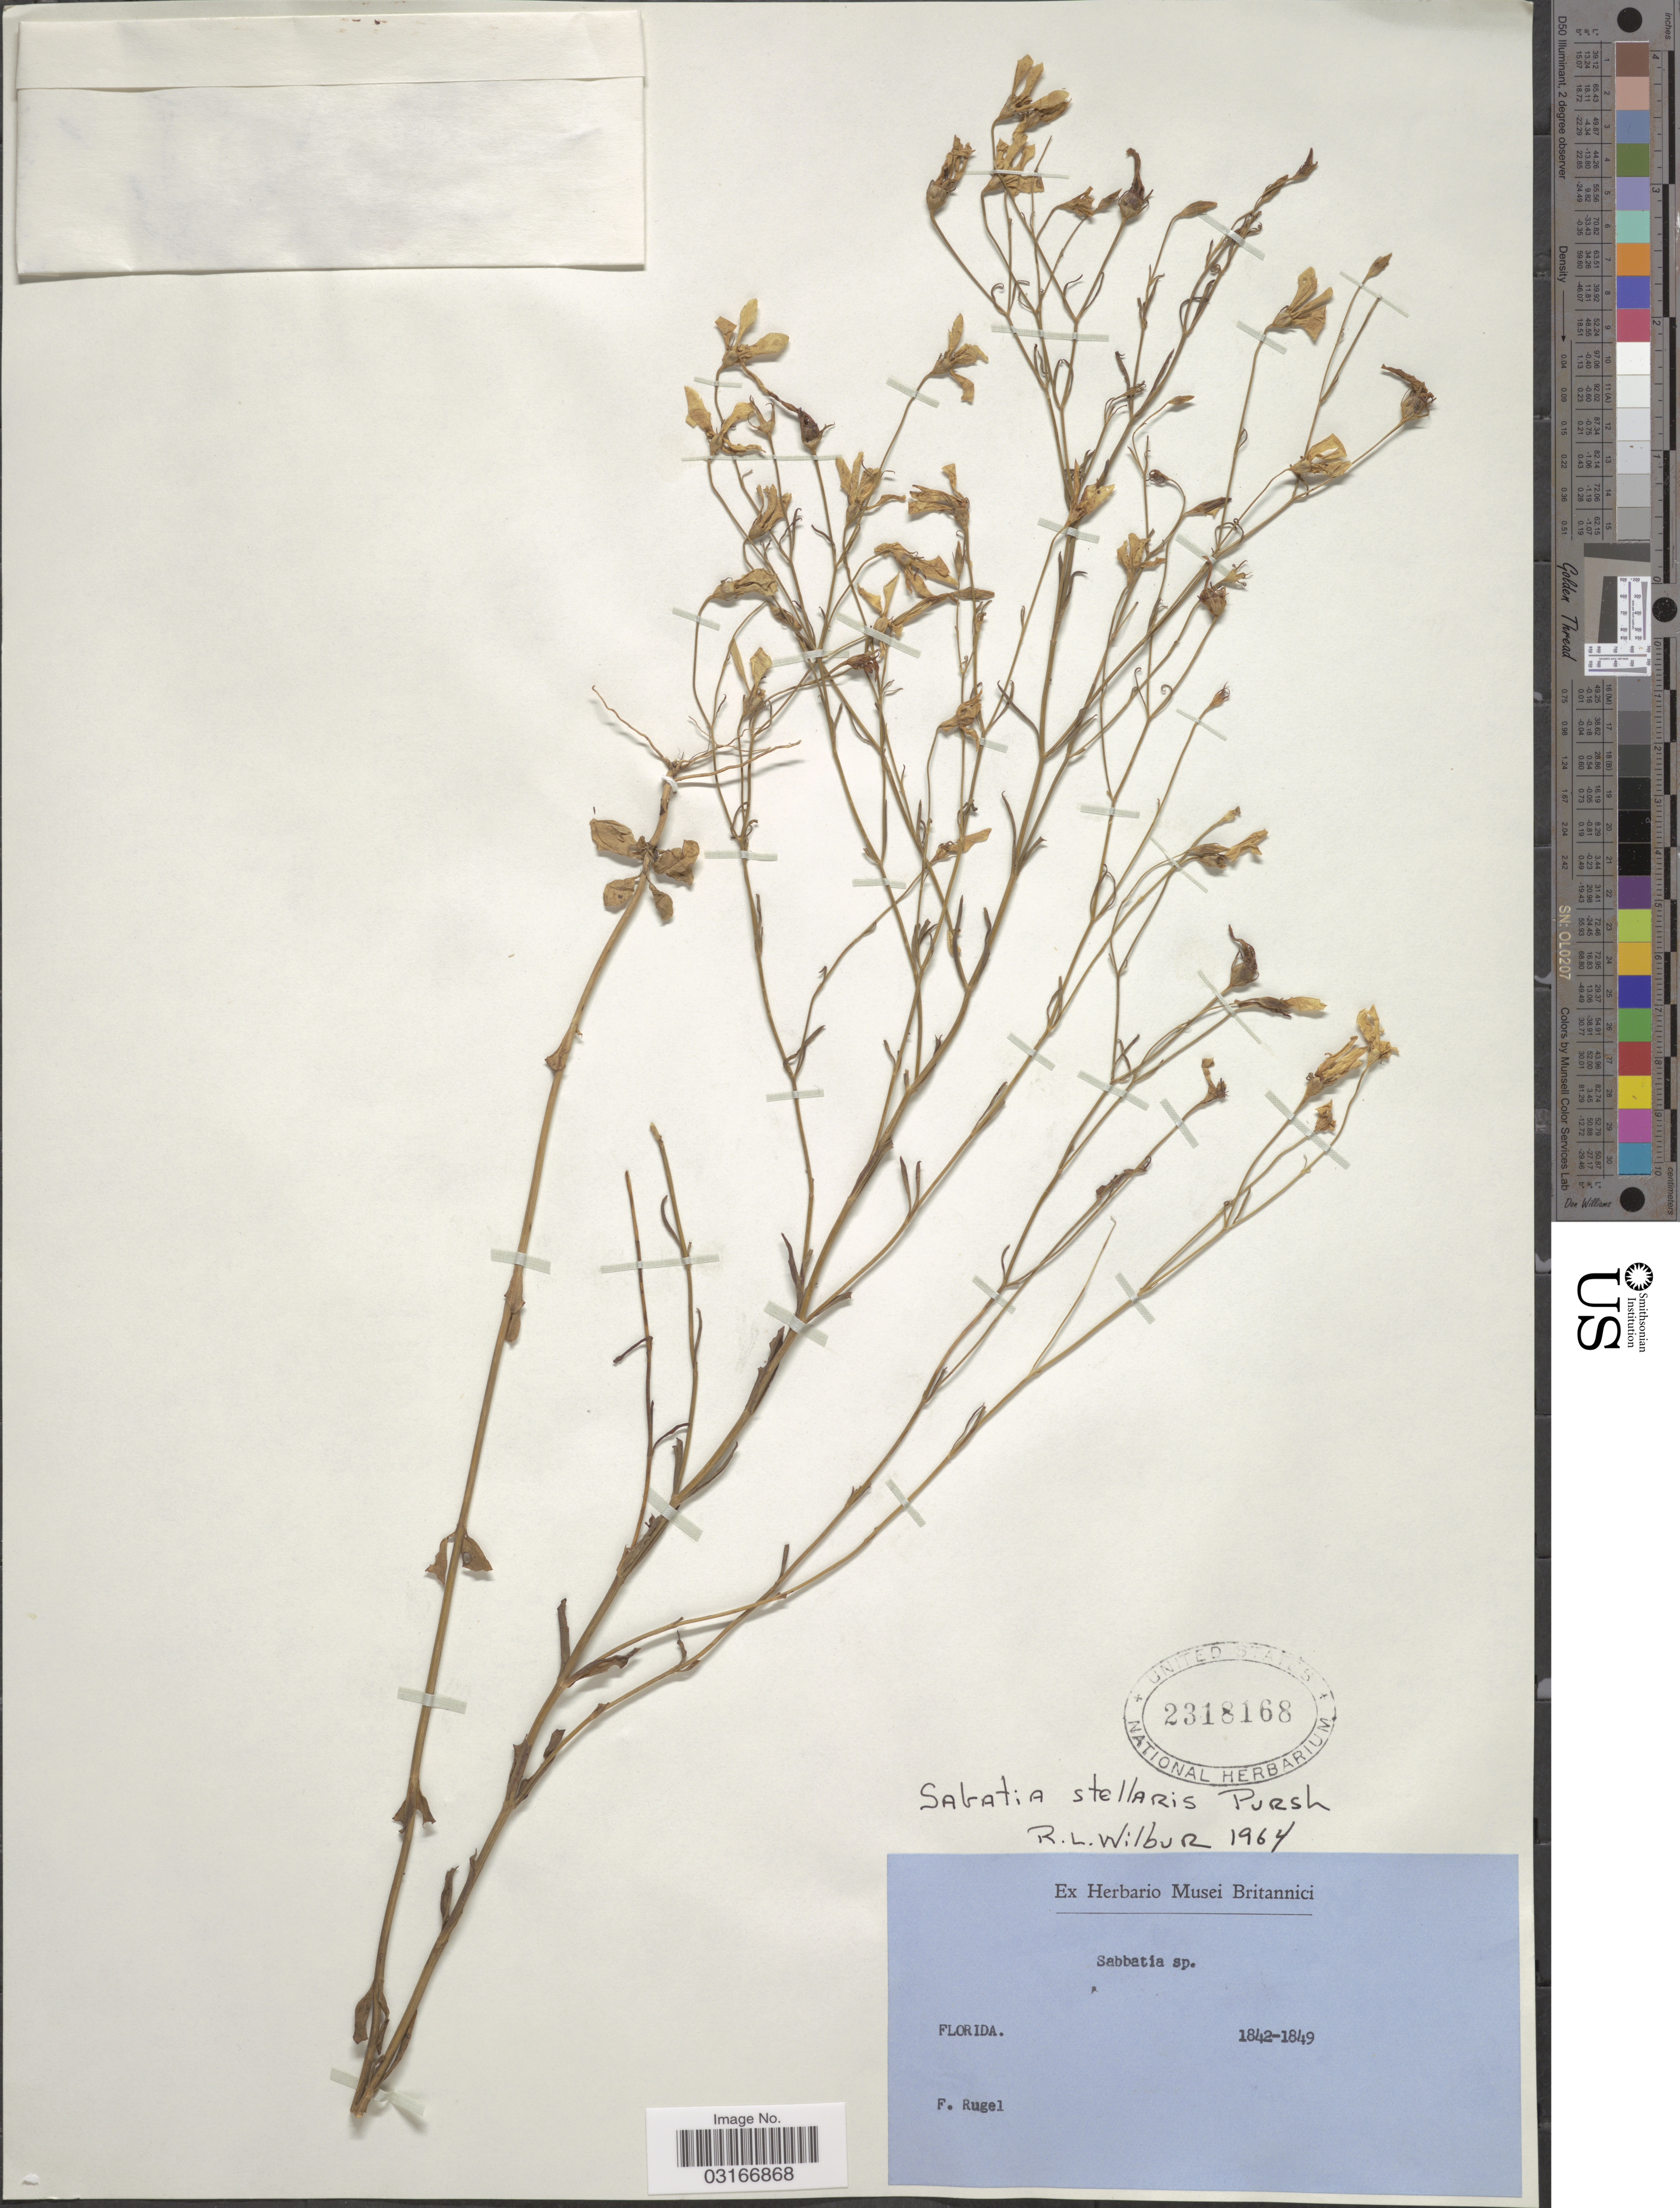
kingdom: Plantae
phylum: Tracheophyta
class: Magnoliopsida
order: Gentianales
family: Gentianaceae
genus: Sabatia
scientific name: Sabatia stellaris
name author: Pursh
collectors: F. Rugel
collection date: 1842/1849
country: United States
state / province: Florida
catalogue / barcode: US 2318168